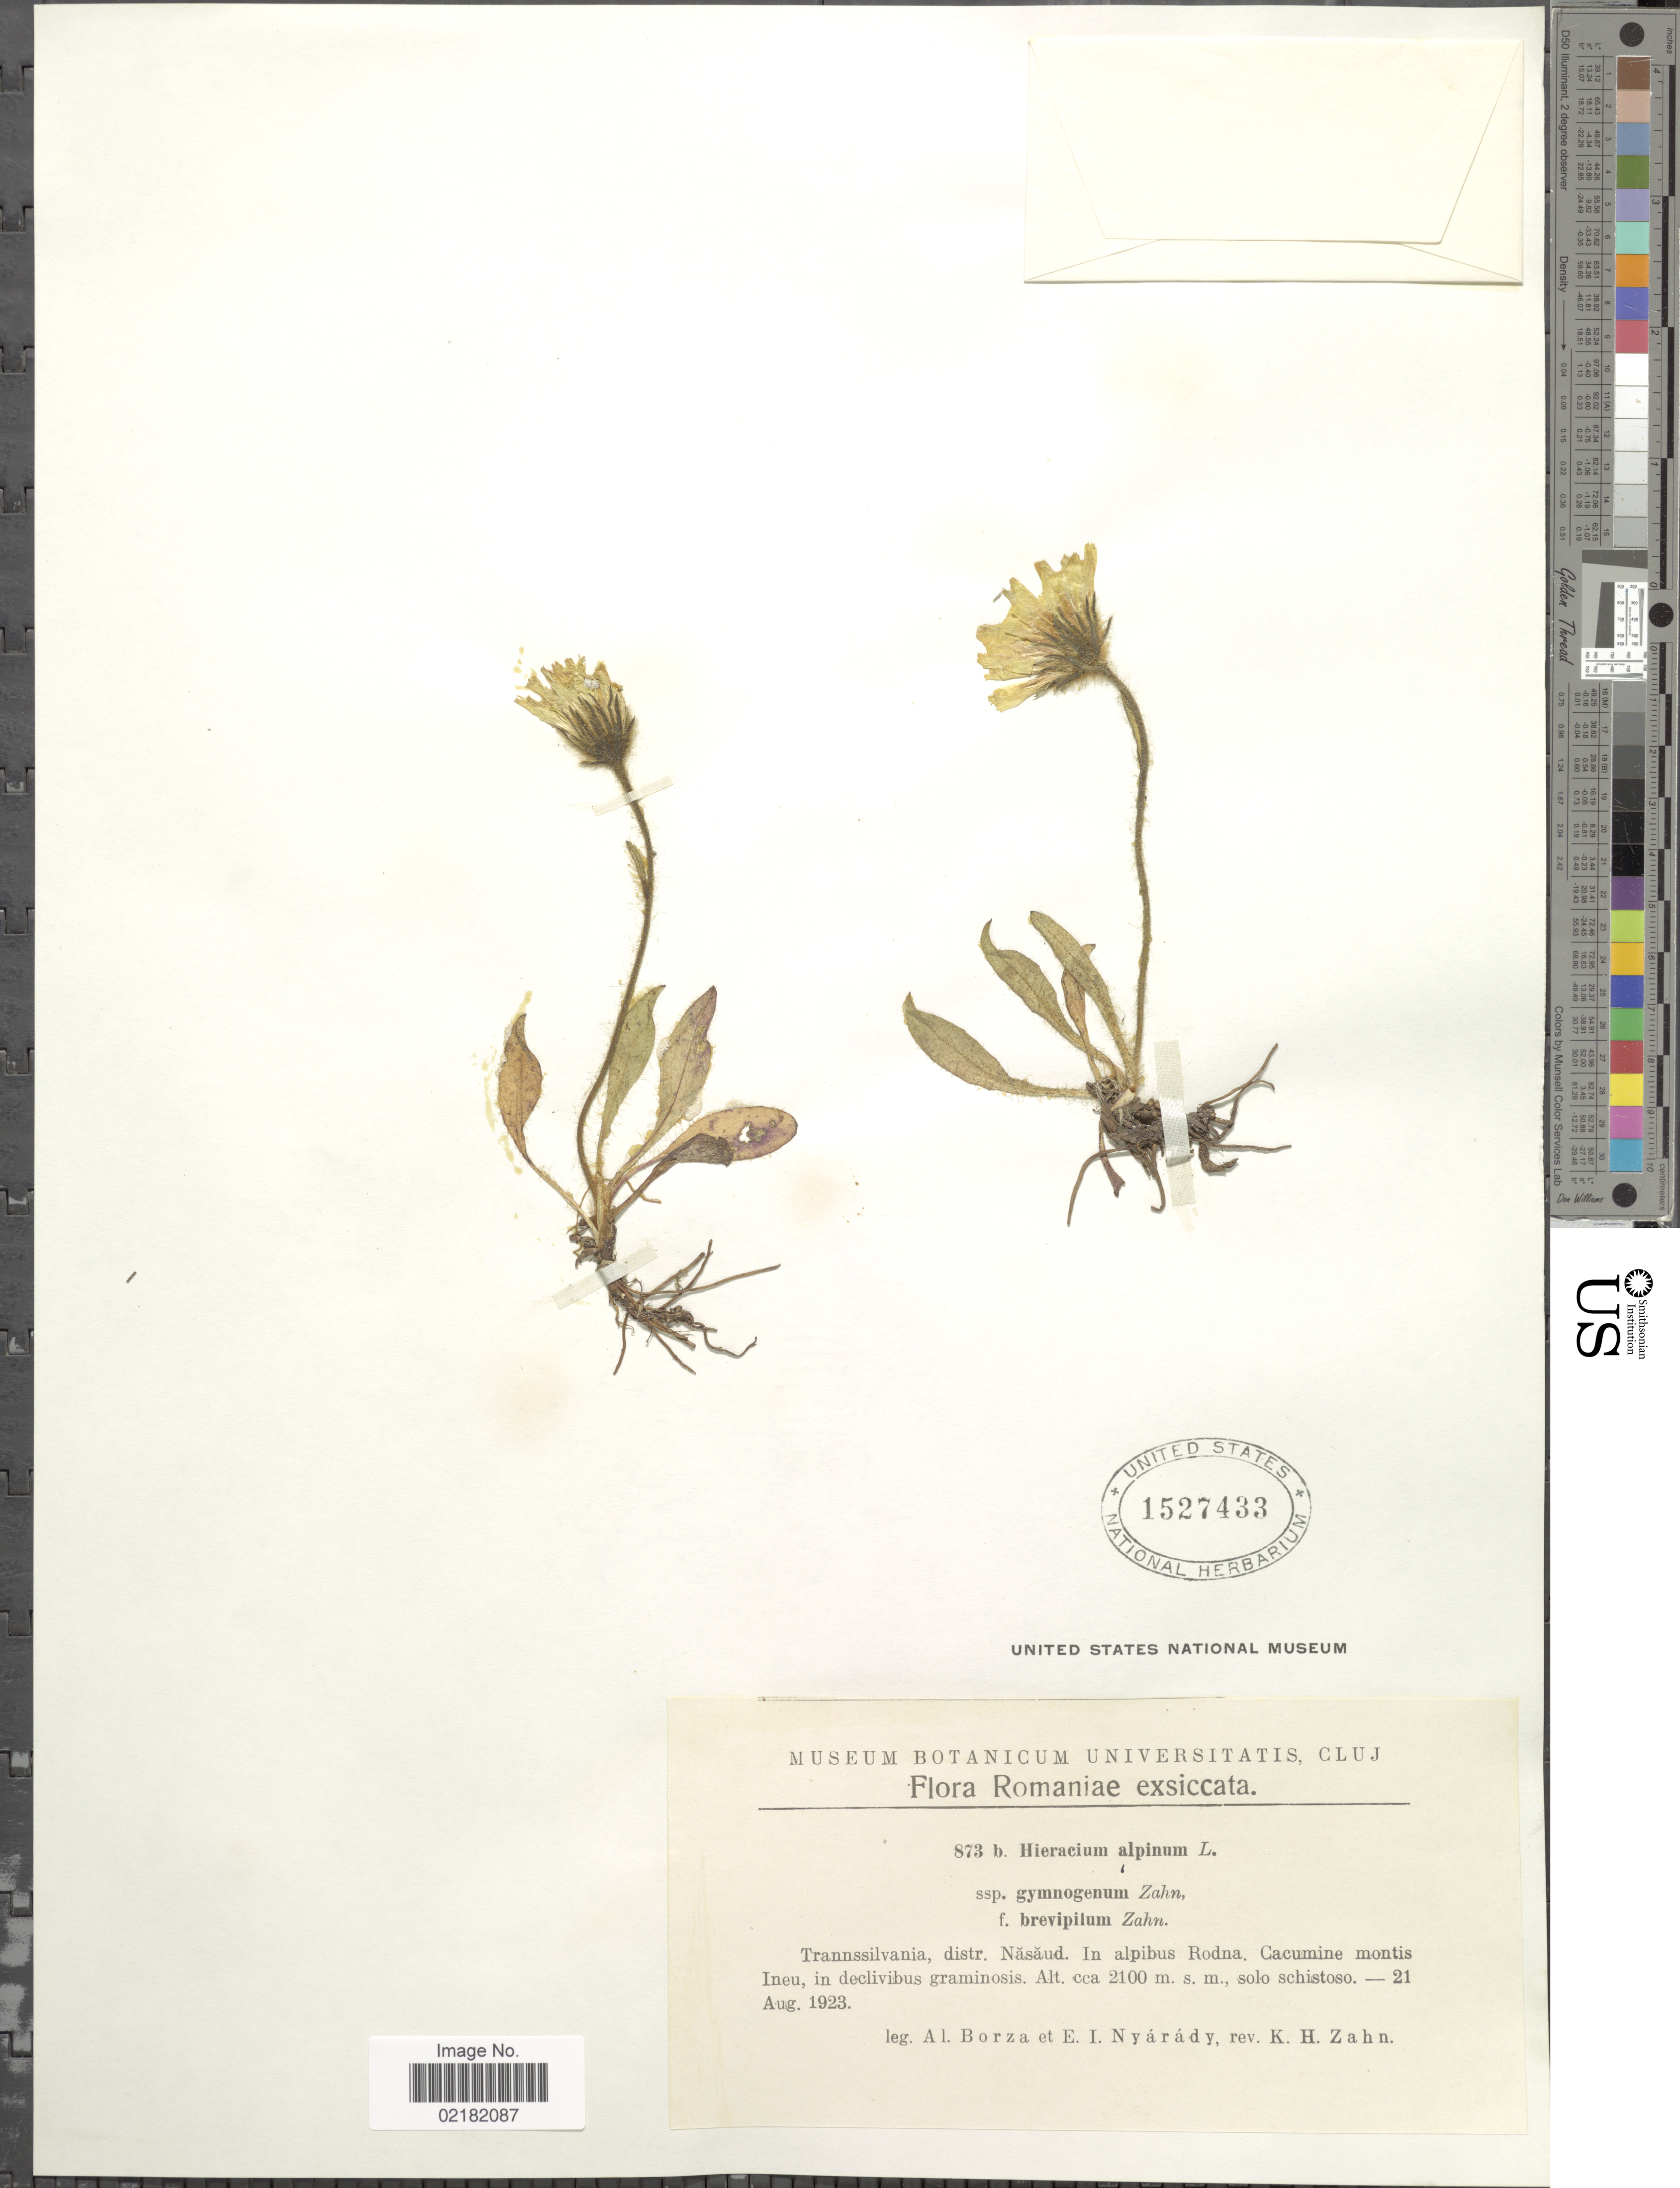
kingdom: Plantae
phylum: Tracheophyta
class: Magnoliopsida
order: Asterales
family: Asteraceae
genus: Hieracium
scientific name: Hieracium alpinum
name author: L.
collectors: A. Borza, E. Nyárády & K. Zahn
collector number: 873b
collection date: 1923-08-21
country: Romania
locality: Romaniae, Transsilvania, distr. Nasaud, in alpibus Rodna, Cacumine montis Ineu, in declivibus graminosis.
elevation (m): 2100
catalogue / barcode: US 1527433